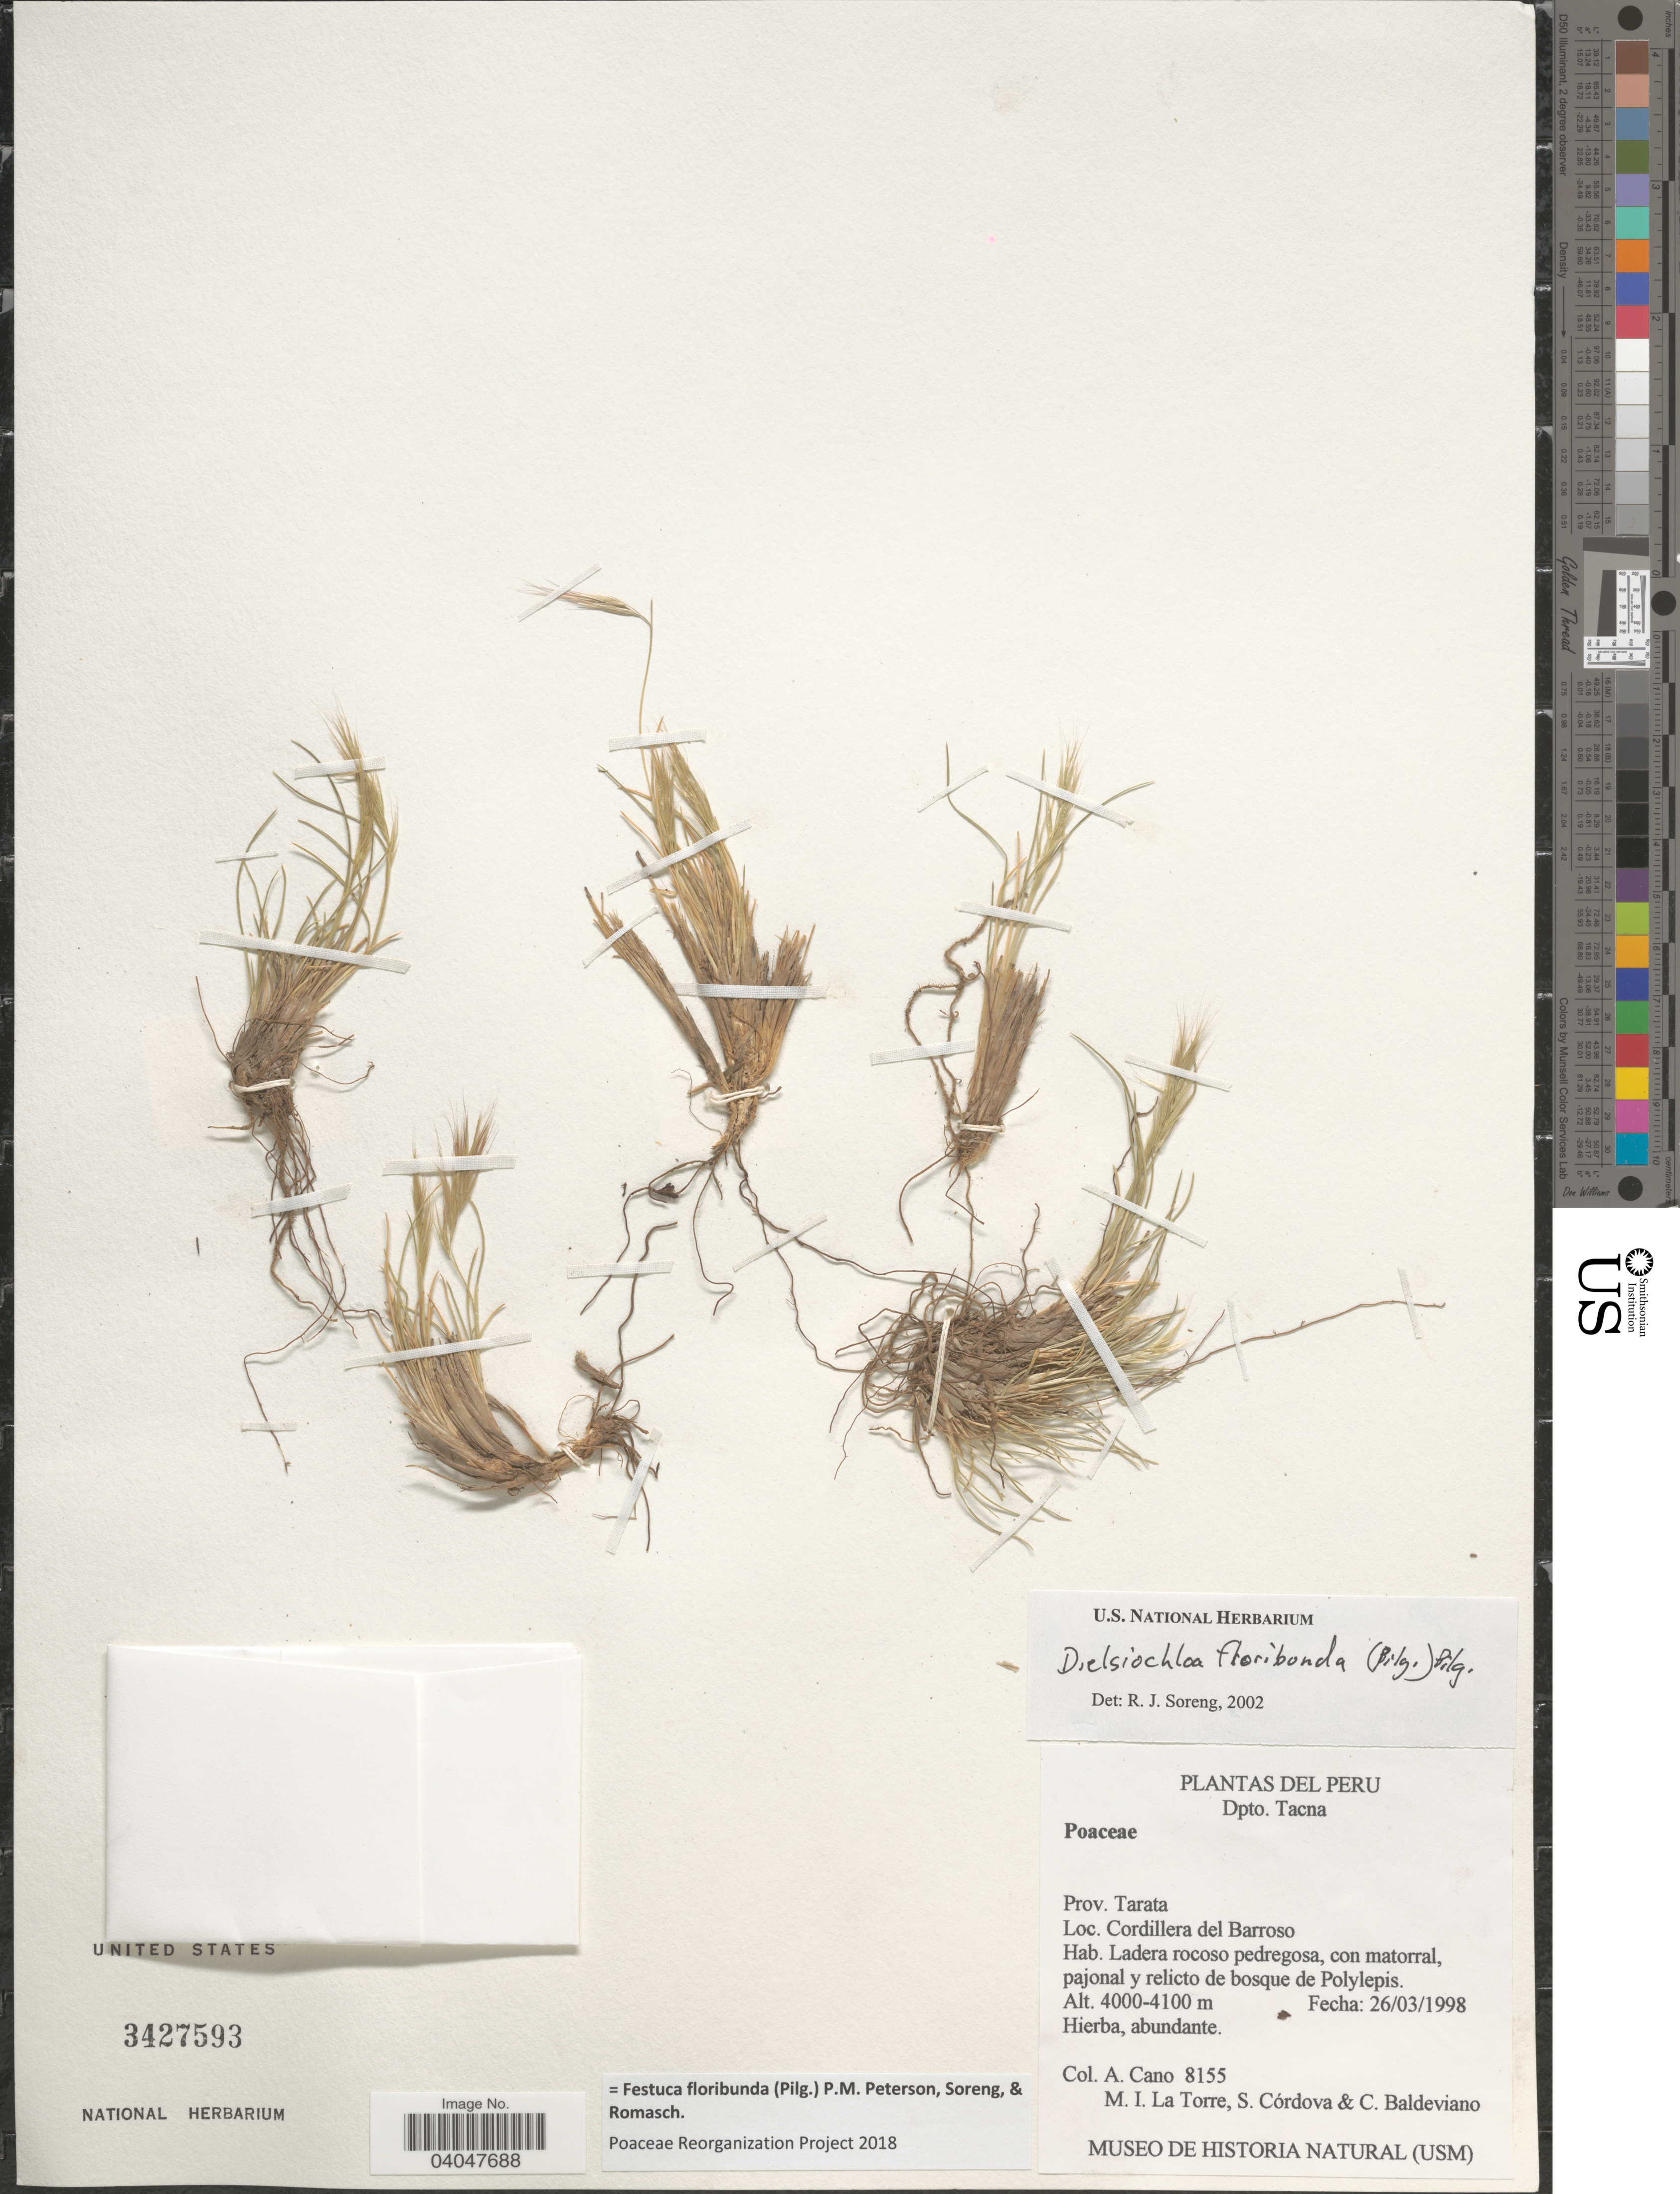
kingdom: Plantae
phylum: Tracheophyta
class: Liliopsida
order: Poales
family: Poaceae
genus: Festuca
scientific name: Festuca floribunda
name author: (Pilg.) P.M. Peterson et al.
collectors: A. Cano, M. La Torre, S. Cordova & C. Baldeviano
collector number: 8155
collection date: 1998-03-26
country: Peru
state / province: Tacna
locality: Dpto. Tacna. Prov. Tarata. Cordillera del Barroso.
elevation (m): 4000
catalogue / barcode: US 3427593